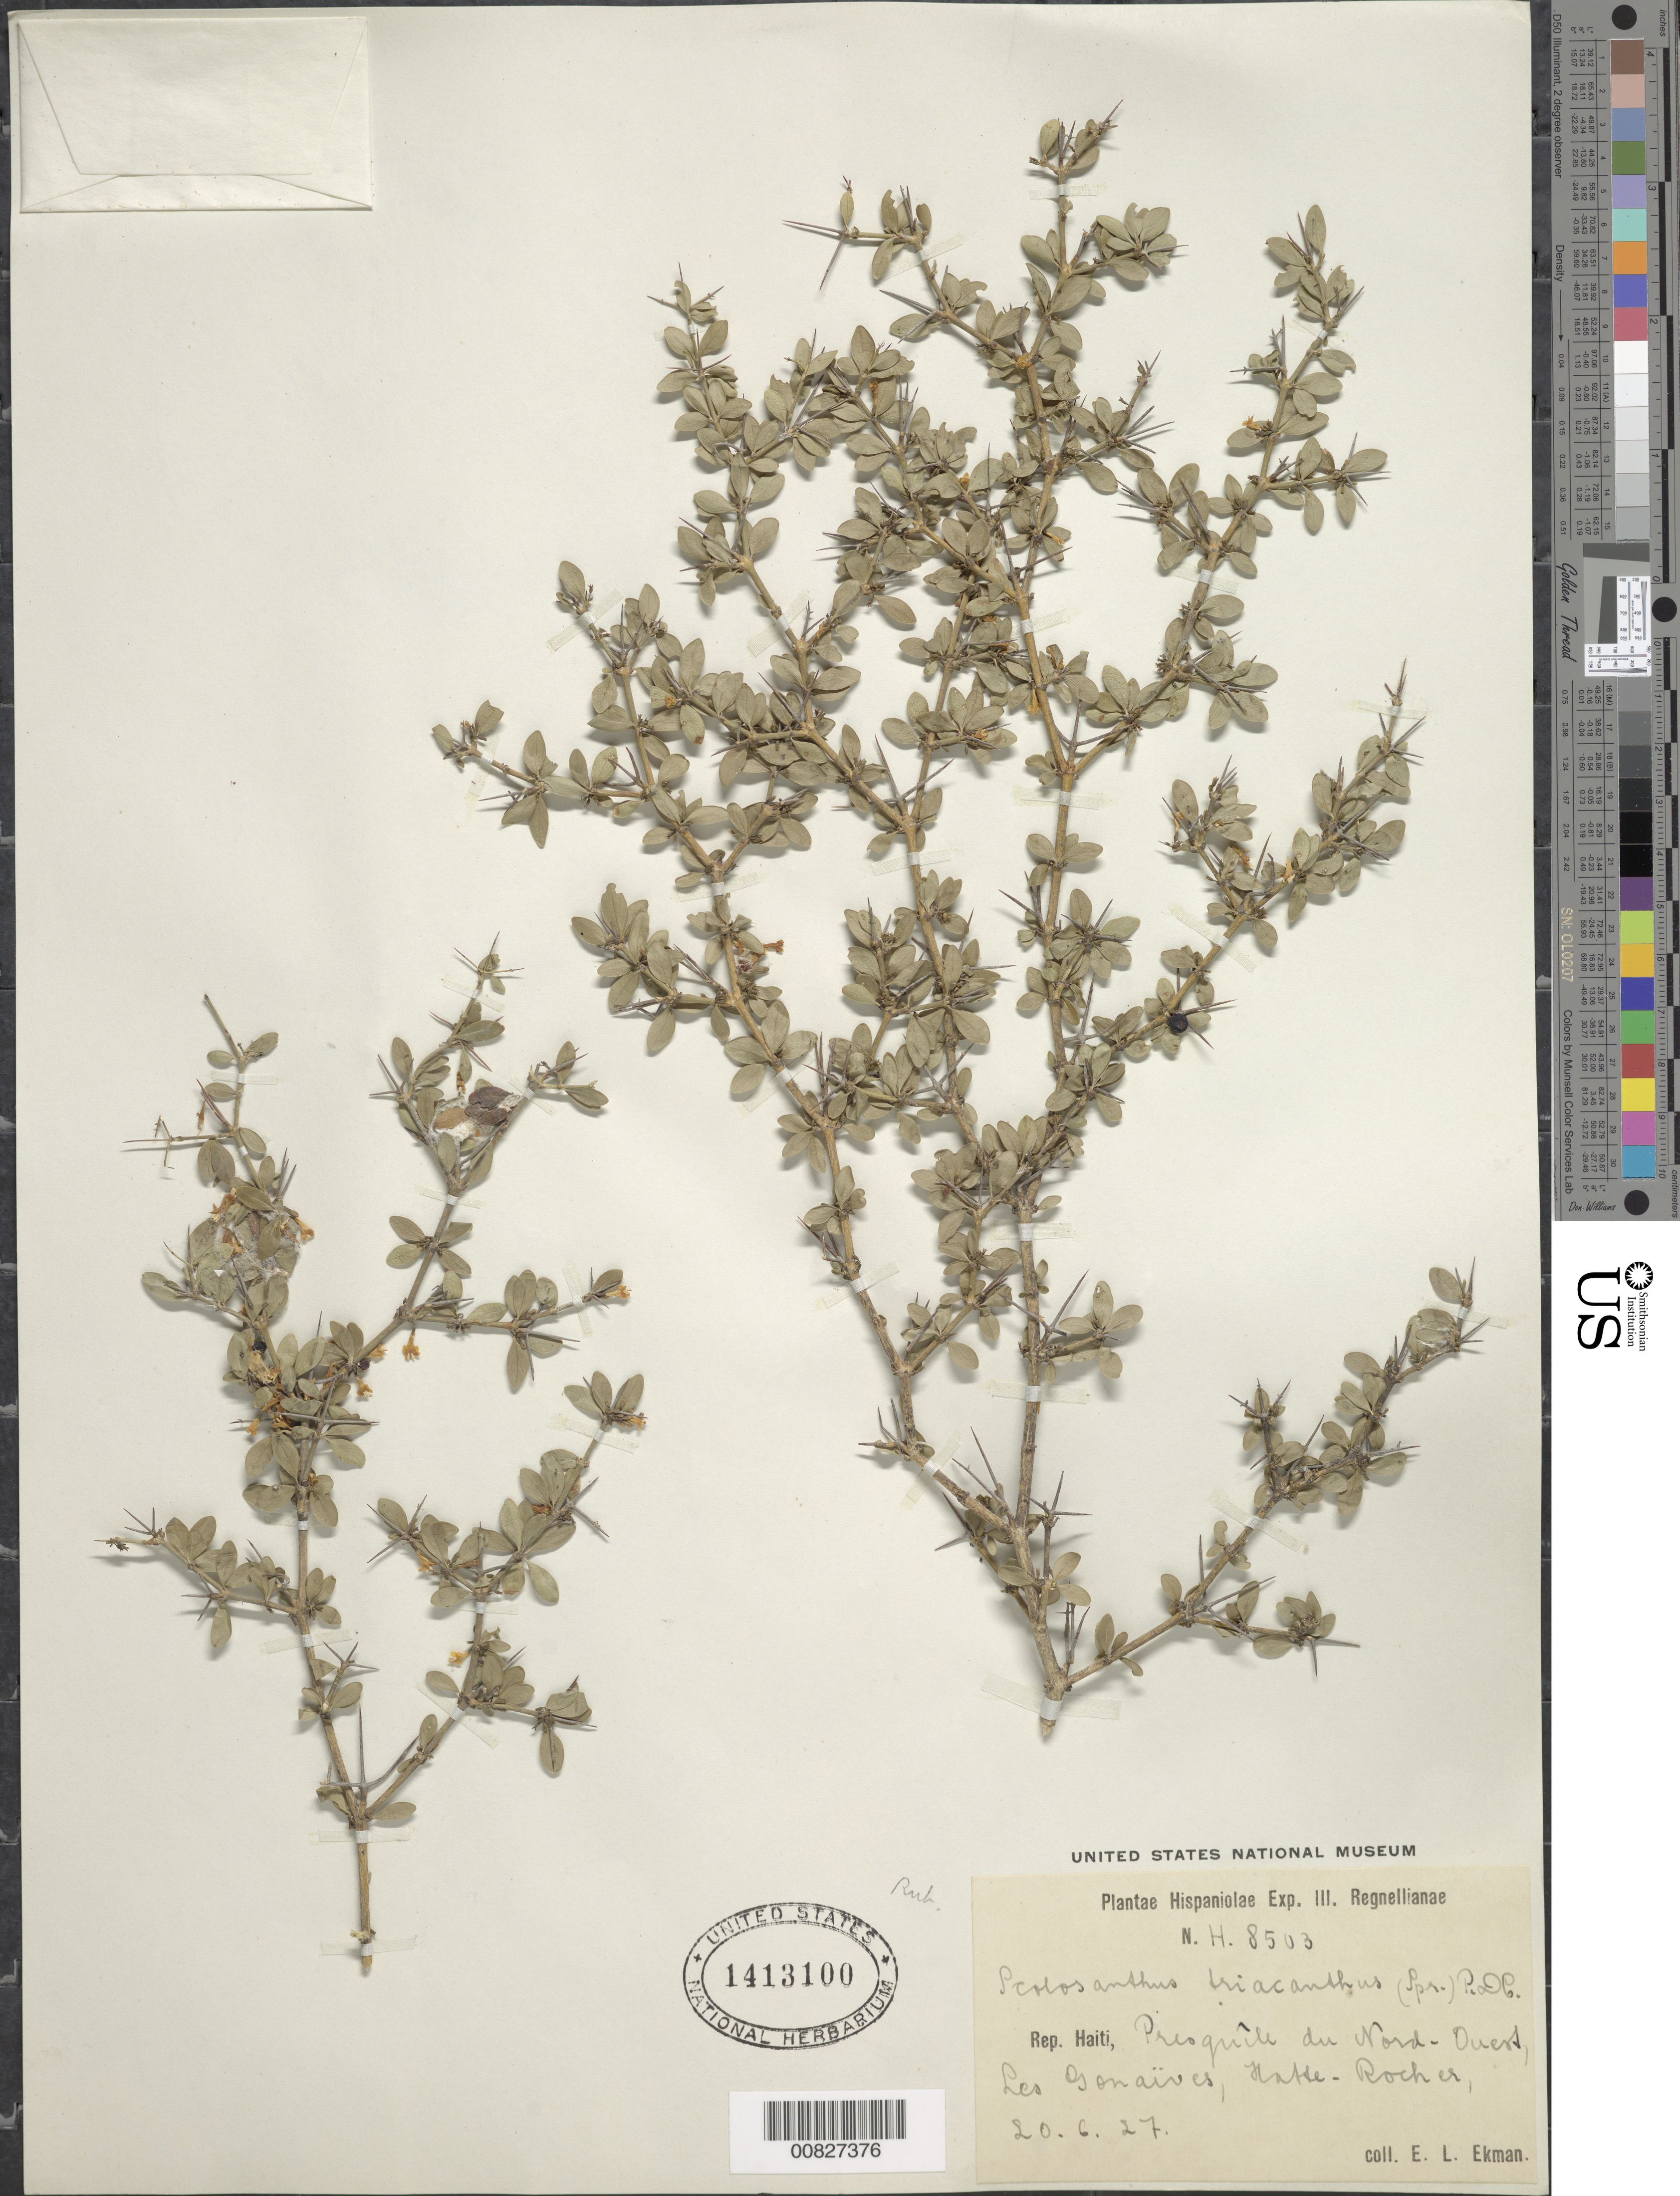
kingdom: Plantae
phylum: Tracheophyta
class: Magnoliopsida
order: Gentianales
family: Rubiaceae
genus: Scolosanthus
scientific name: Scolosanthus triacanthus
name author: (Spreng.) DC.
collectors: E. L. Ekman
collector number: H 8503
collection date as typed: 20 Jun 1927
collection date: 1927-06-20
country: Haiti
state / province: Nord-Ouest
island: Hispaniola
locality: Les Gonaïves, Hotte-Rocher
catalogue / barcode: US 1413100